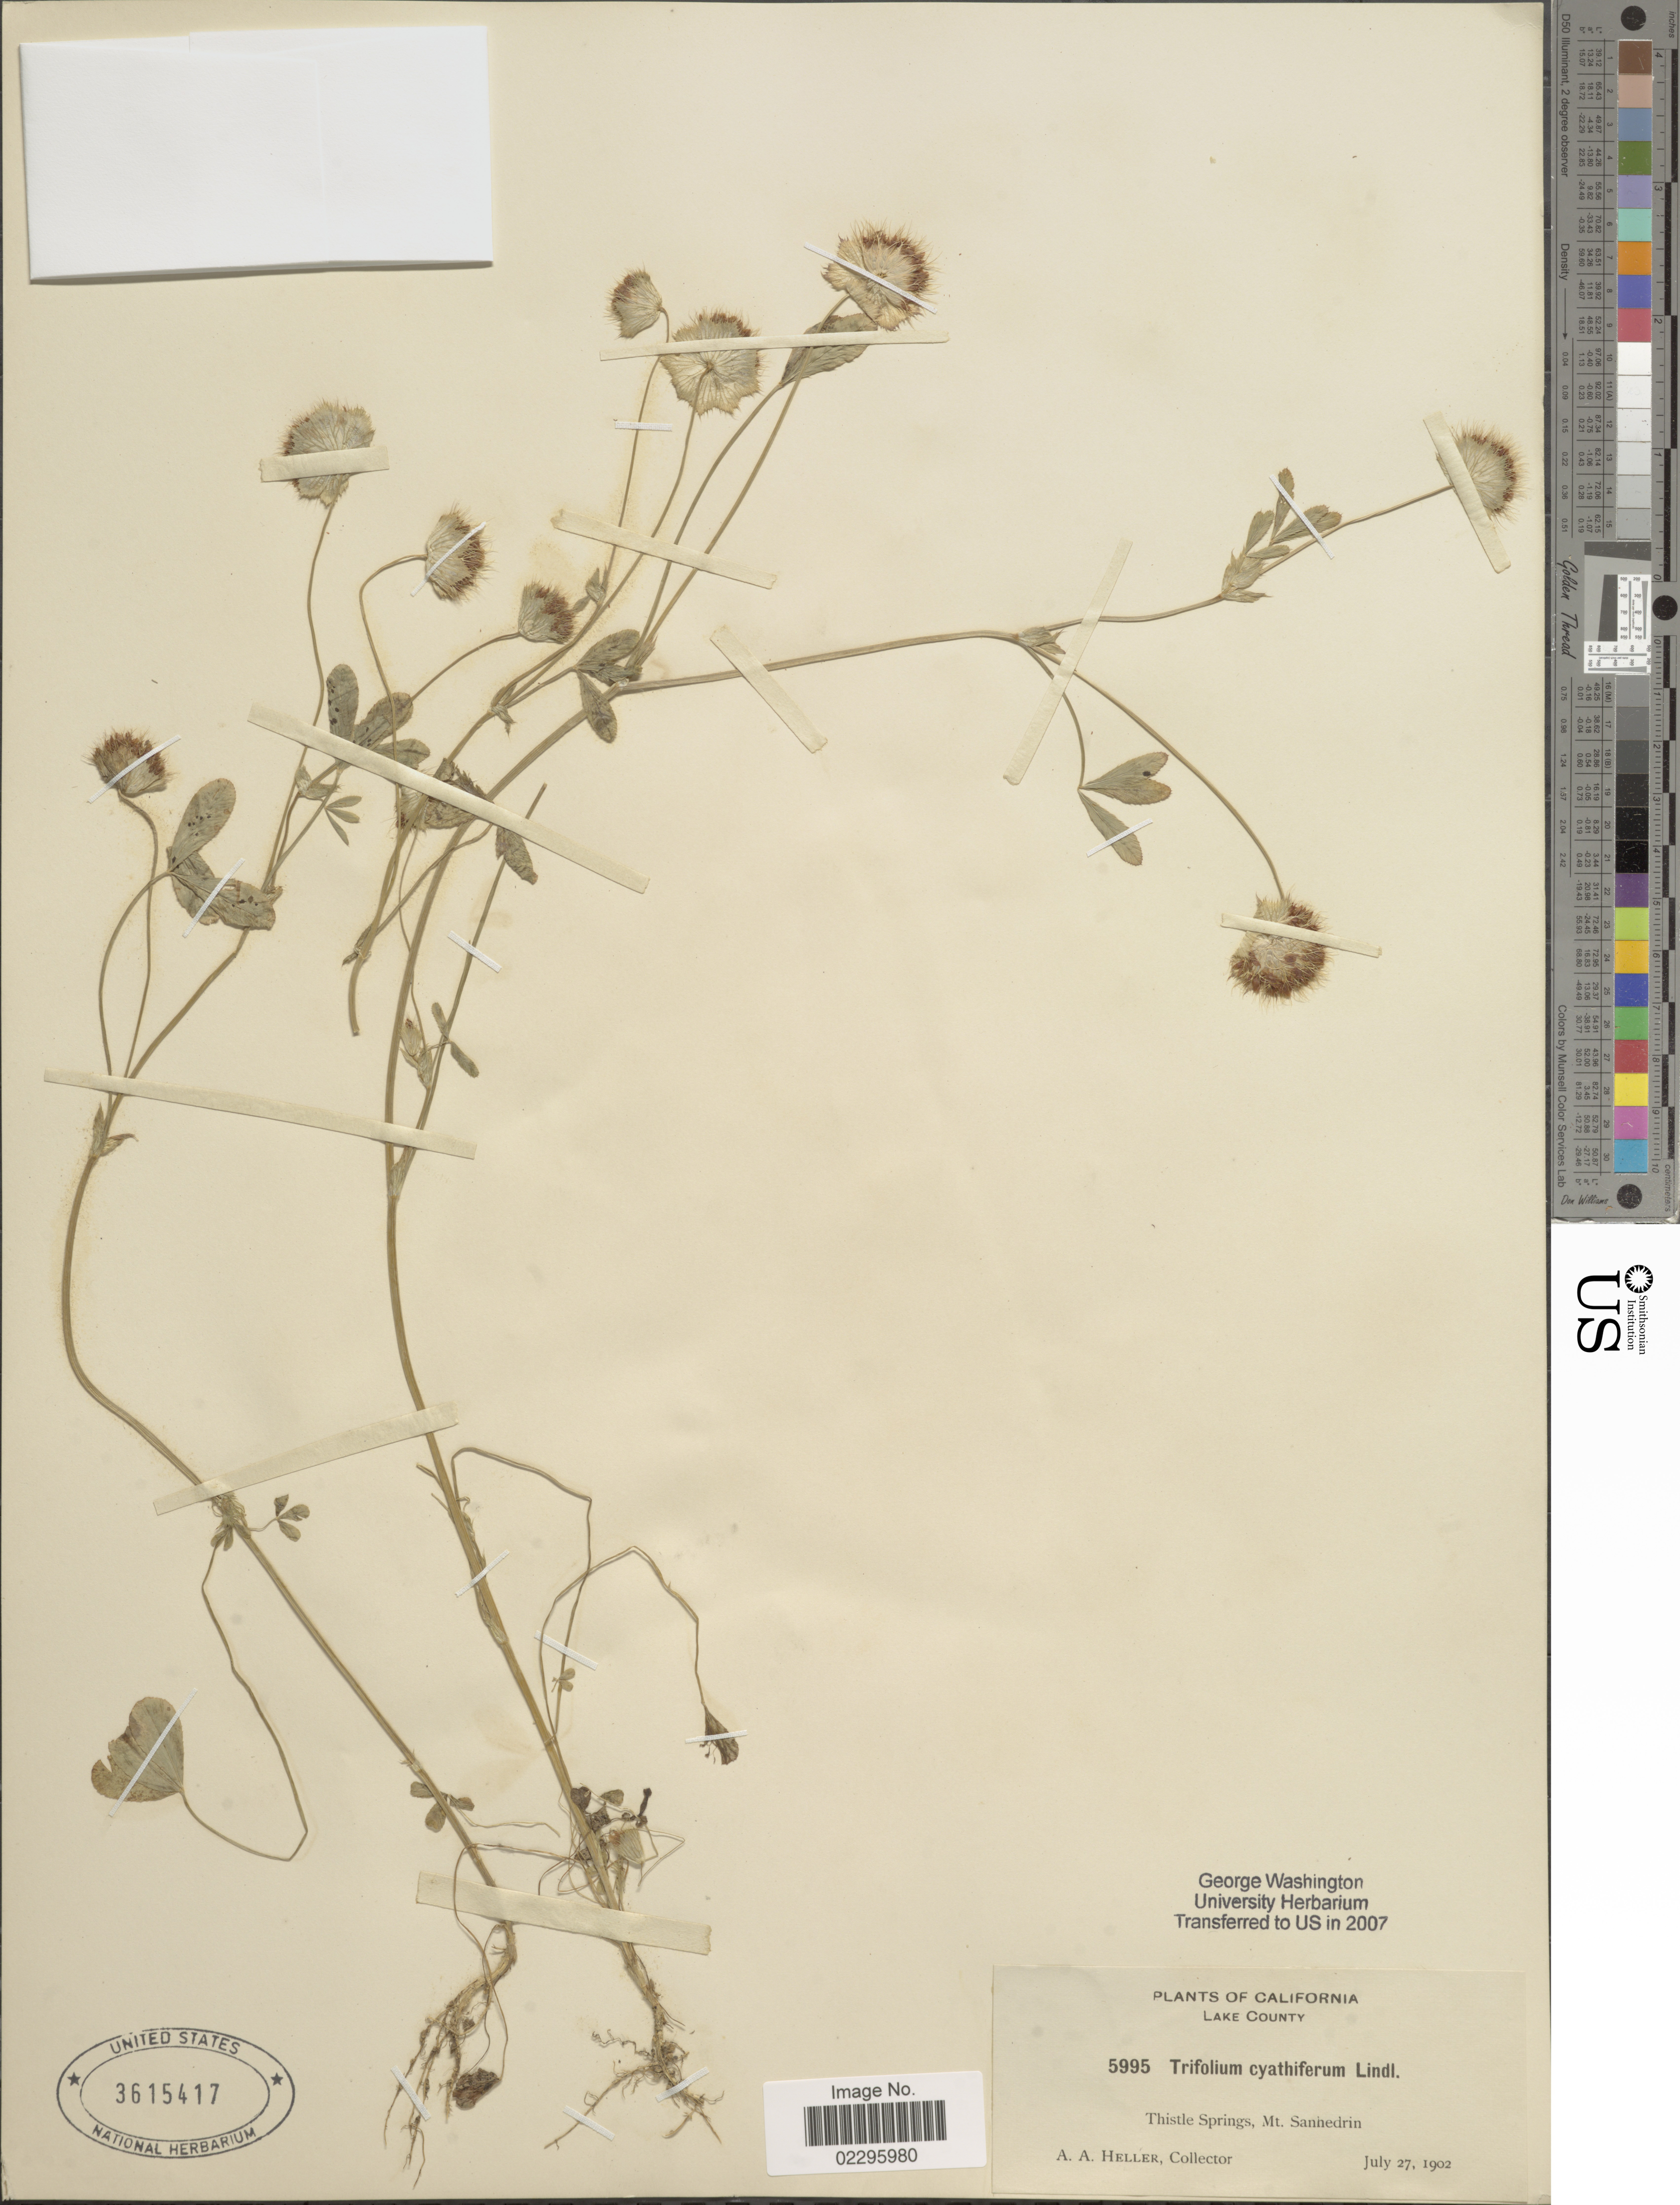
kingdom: Plantae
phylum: Tracheophyta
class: Magnoliopsida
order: Fabales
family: Fabaceae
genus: Trifolium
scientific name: Trifolium cyathiferum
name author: Lindl.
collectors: A. A. Heller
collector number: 5995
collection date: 1902-07-27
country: United States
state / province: California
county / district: Lake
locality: Lake County, Thistle Springs, Mt. Sanhedrin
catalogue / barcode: US 3615417